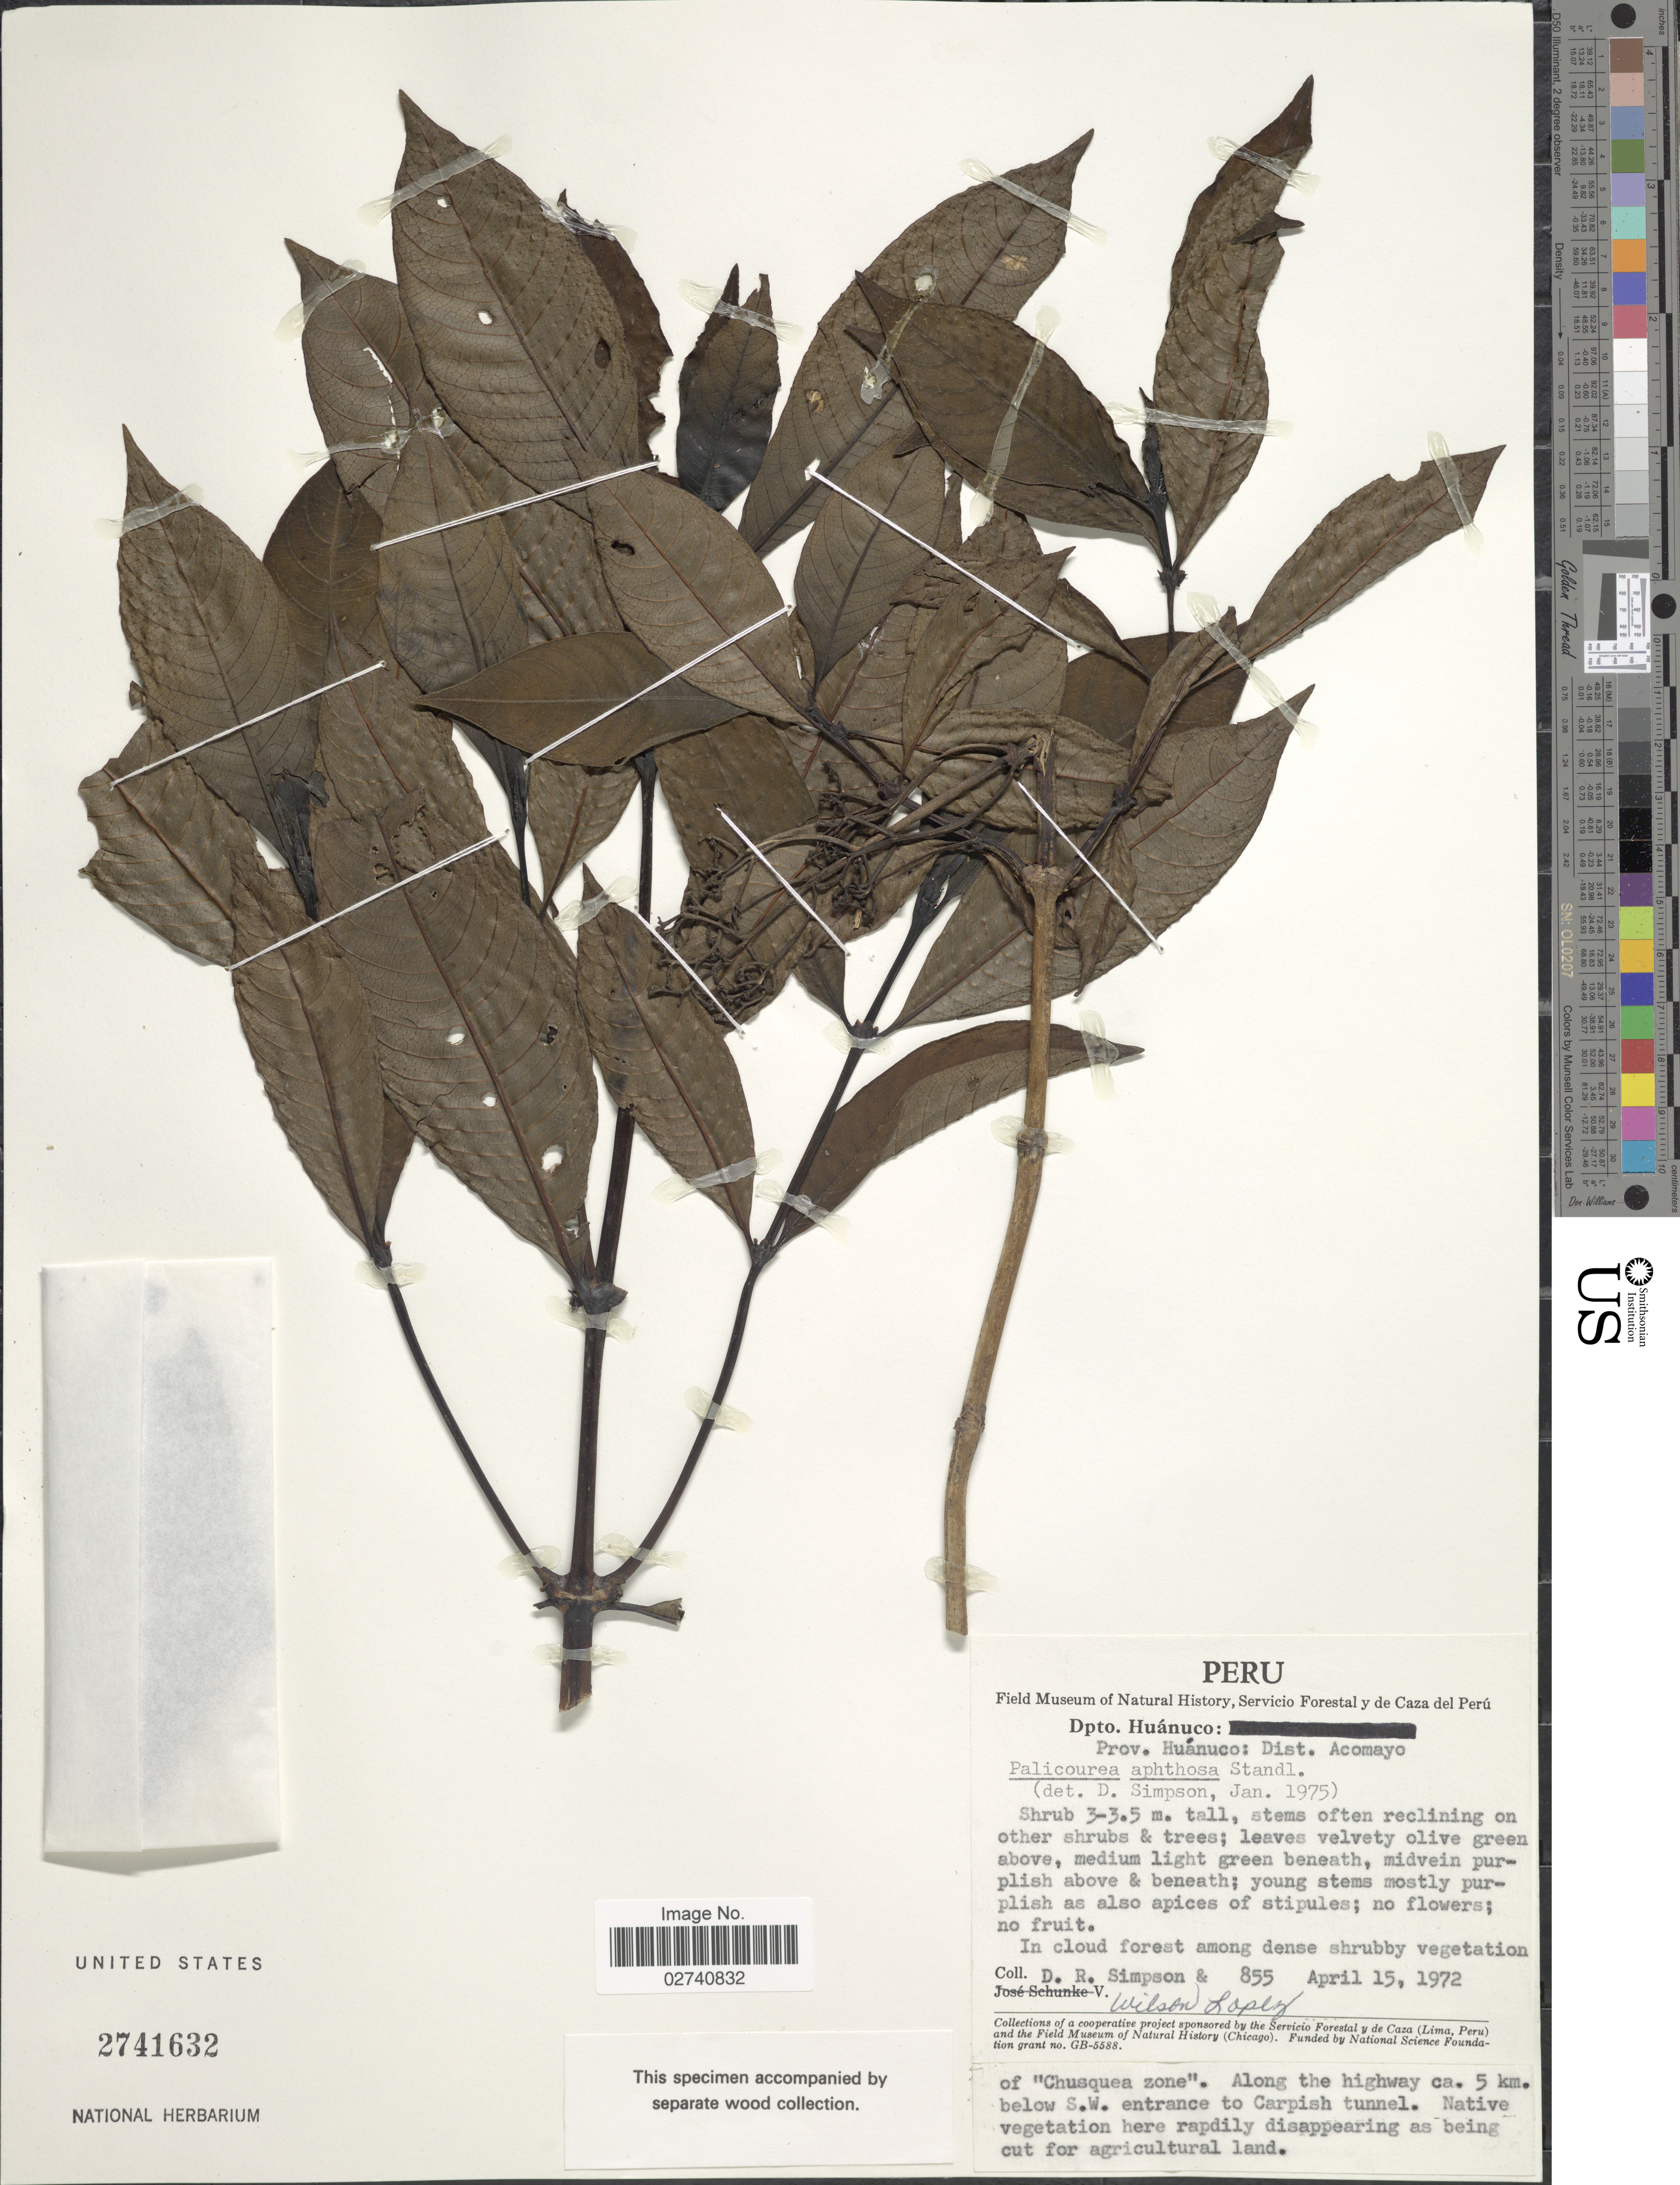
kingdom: Plantae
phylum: Tracheophyta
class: Magnoliopsida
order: Gentianales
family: Rubiaceae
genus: Palicourea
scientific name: Palicourea aphthosa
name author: Standl.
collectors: D. R. Simpson & W. Lopez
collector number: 855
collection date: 1972-04-15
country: Peru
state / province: Huánuco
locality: Prov. Huanuco: Dist. Acomayo. of "Chusquea zone". Along the highway ca. 5 km below S.W. entrance to Carpish tunnel.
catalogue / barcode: US 2741632